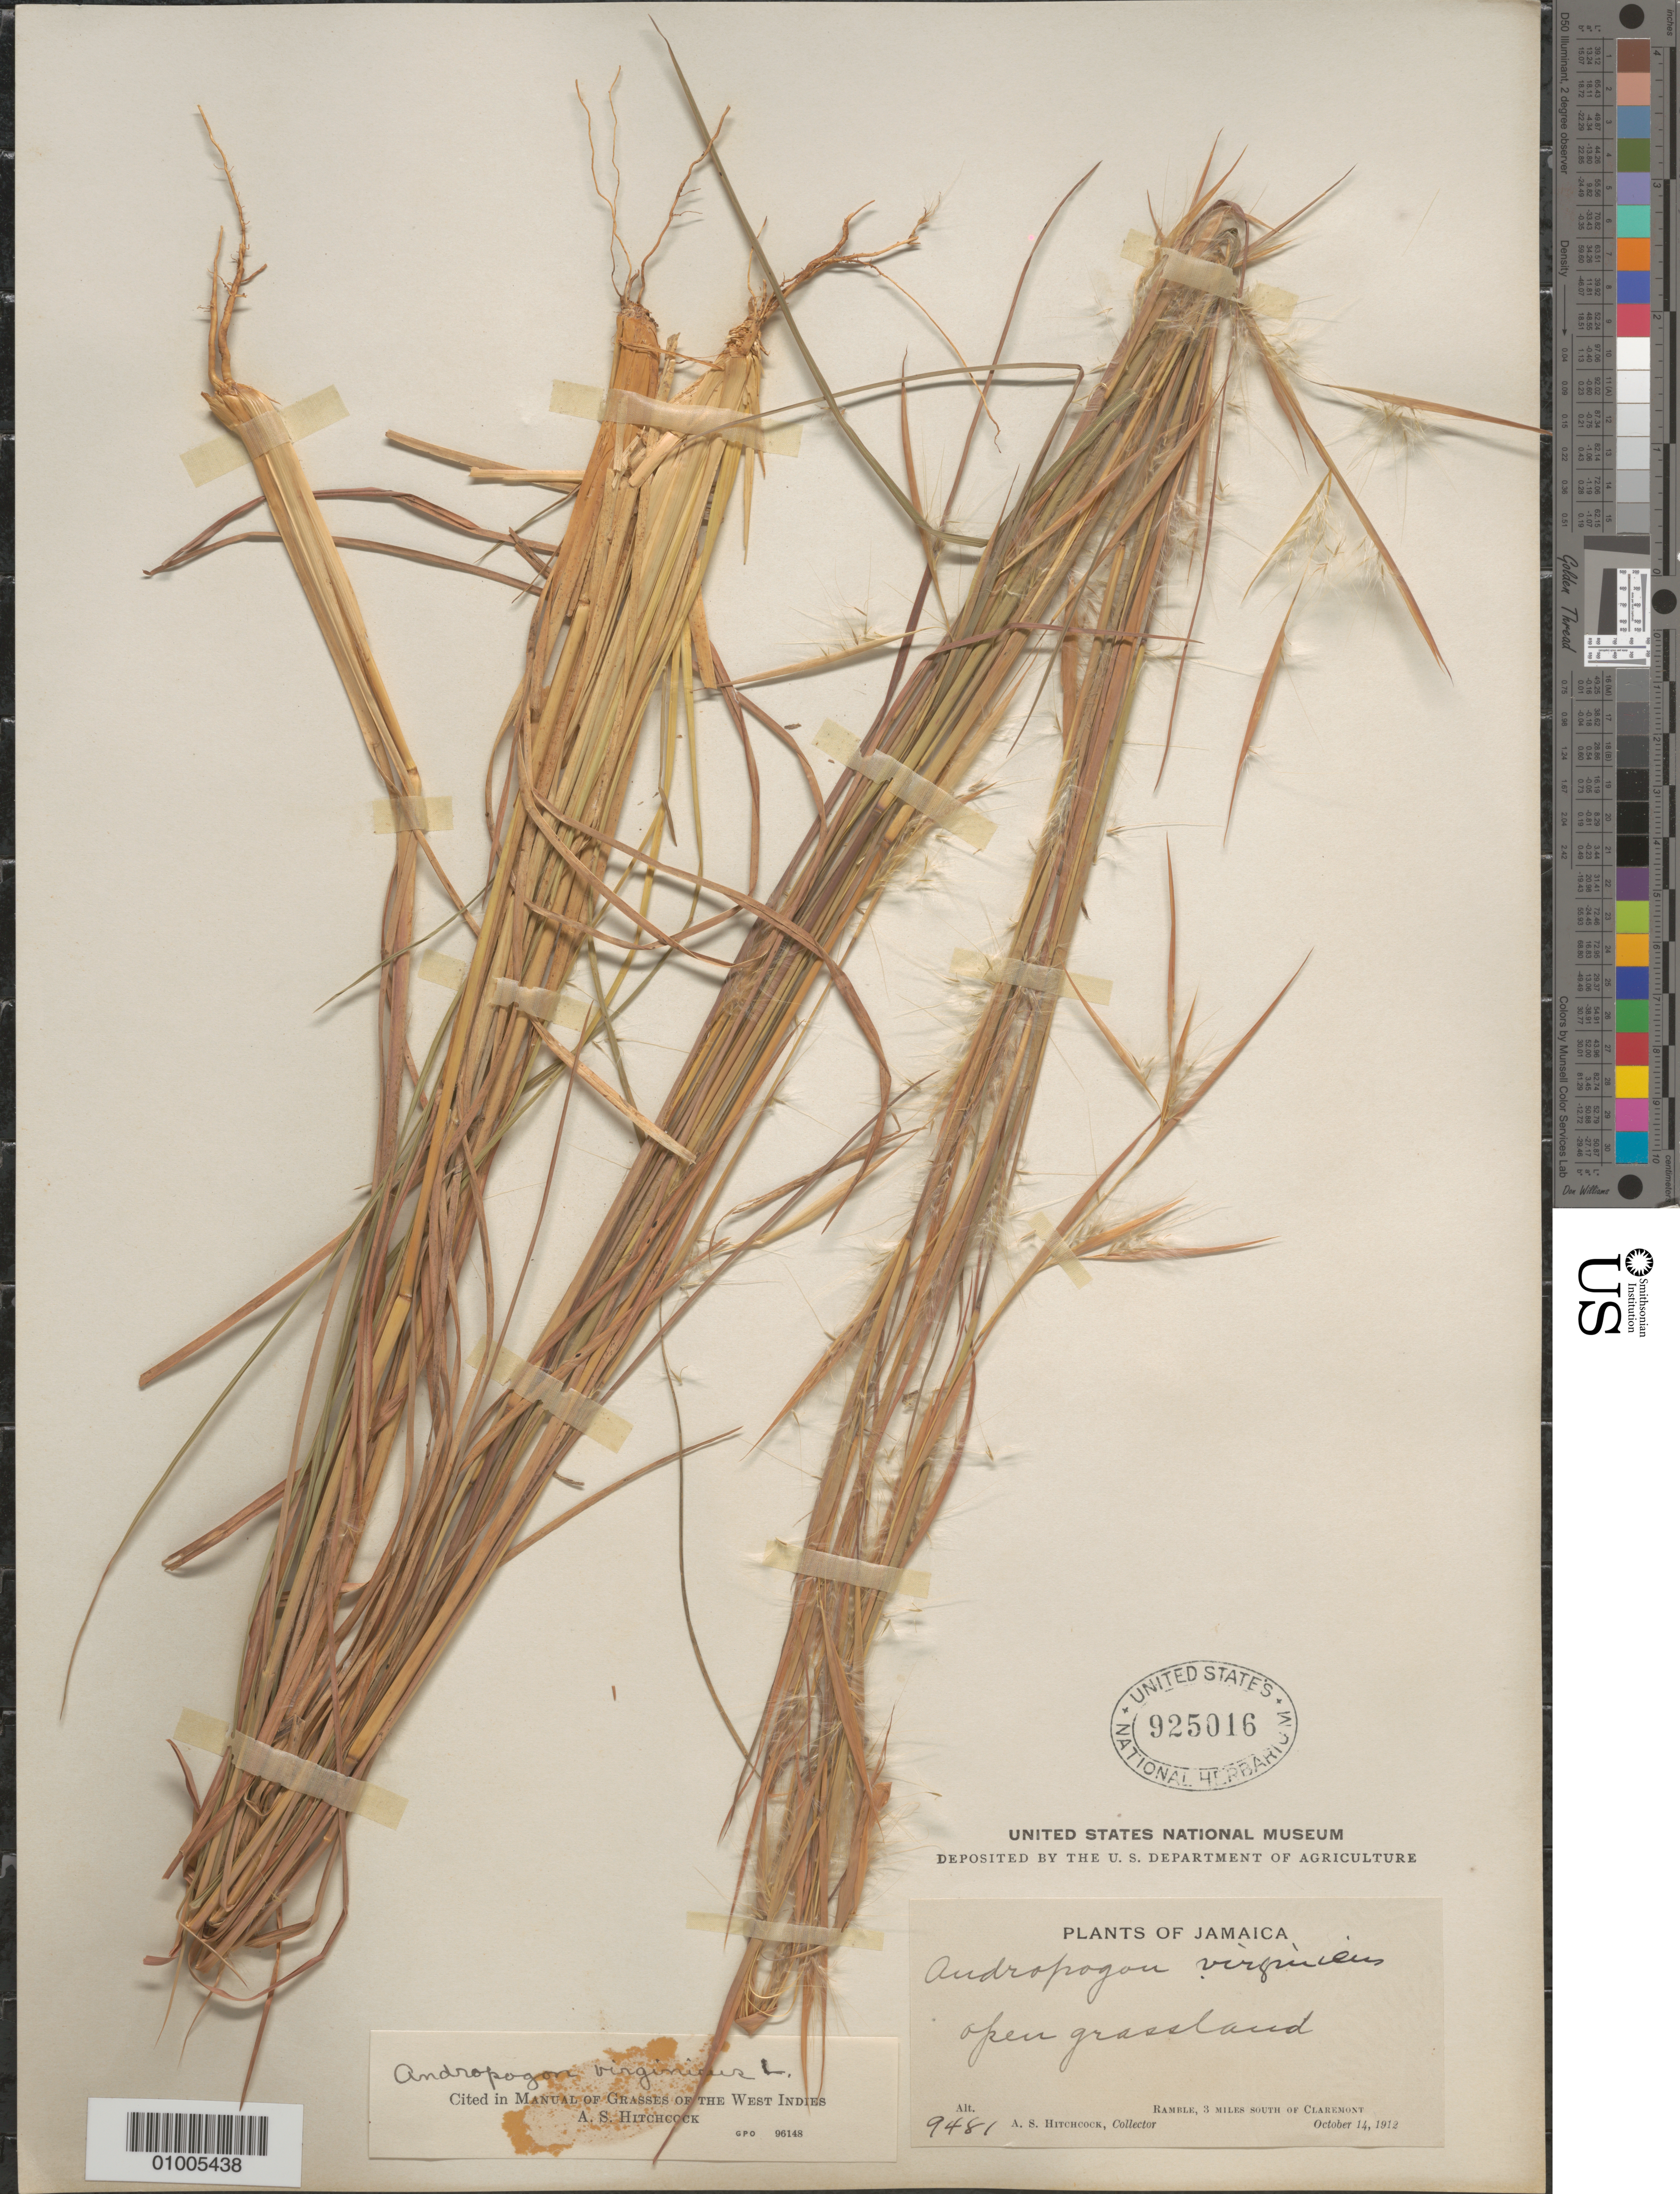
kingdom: Plantae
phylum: Tracheophyta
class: Liliopsida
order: Poales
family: Poaceae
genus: Andropogon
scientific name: Andropogon virginicus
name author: L.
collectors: A. S. Hitchcock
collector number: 9481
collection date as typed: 14 Oct 1912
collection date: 1912-10-14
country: Jamaica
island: Jamaica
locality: Open grassland; Ramble, 3 miles south of clarement.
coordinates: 0 N, 0 E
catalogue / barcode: US 925016